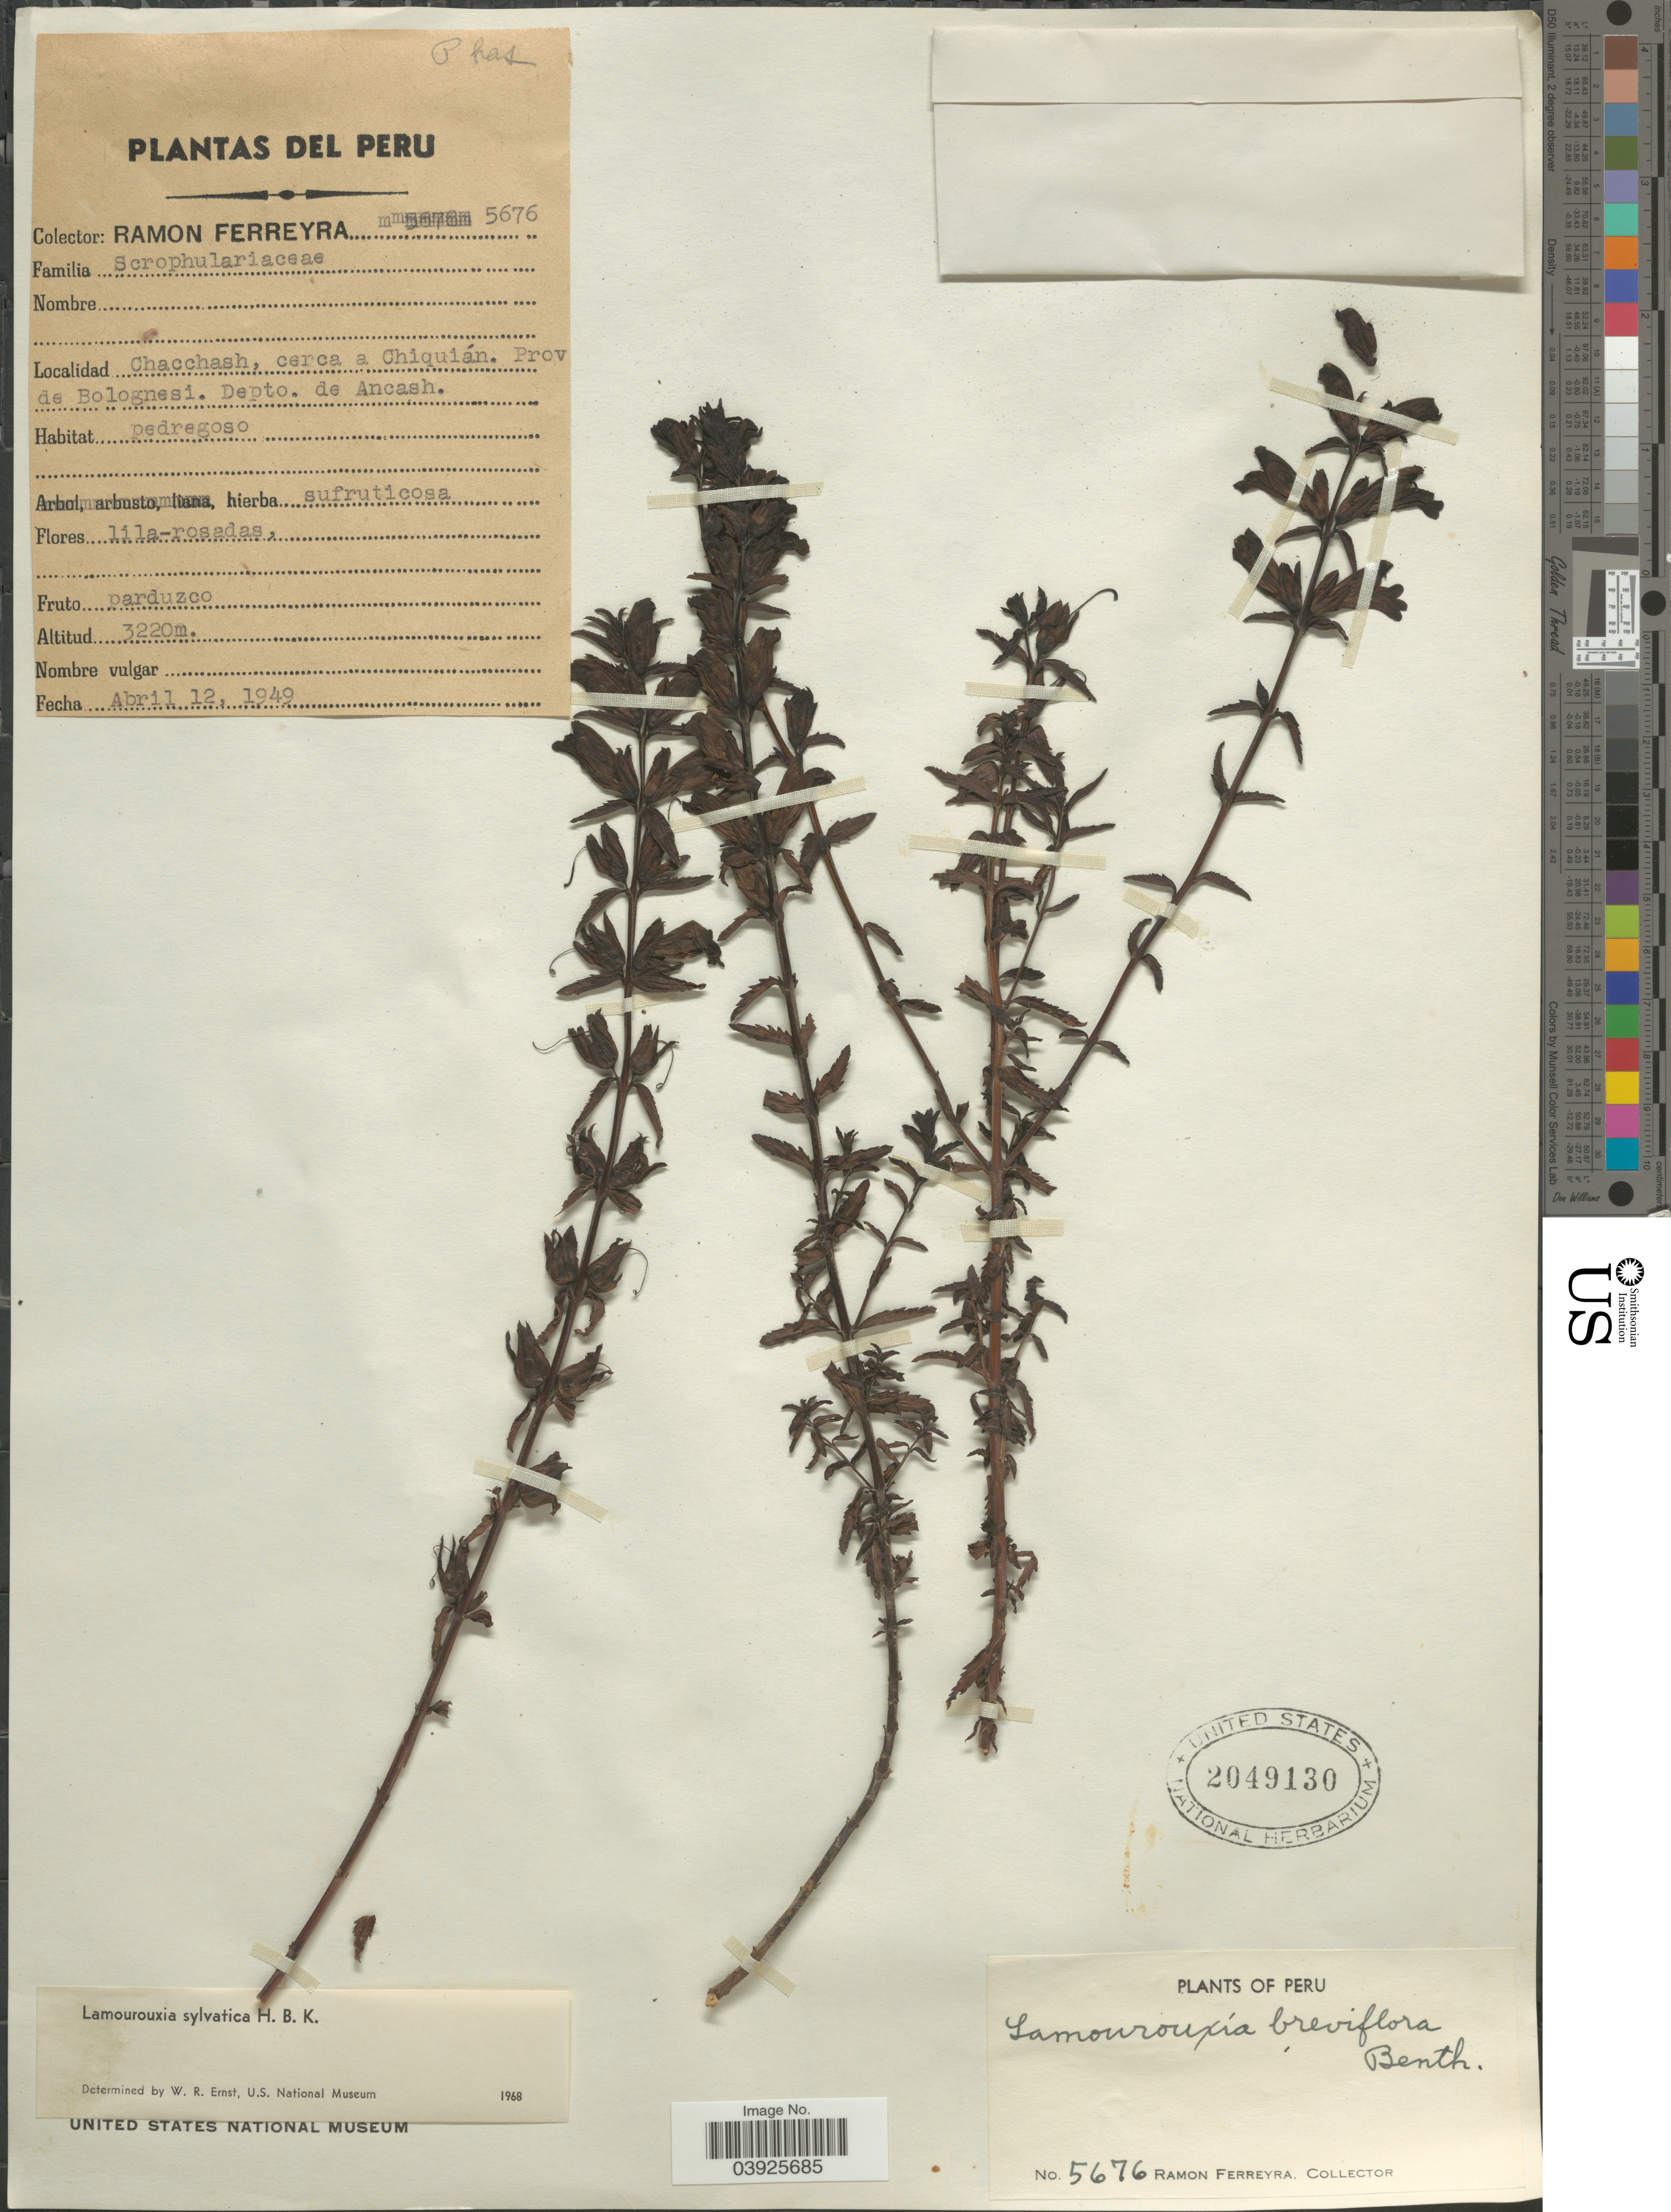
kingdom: Plantae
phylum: Tracheophyta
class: Magnoliopsida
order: Lamiales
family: Orobanchaceae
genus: Lamourouxia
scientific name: Lamourouxia sylvatica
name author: Kunth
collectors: R. A. Ferreyra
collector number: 5676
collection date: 1949-04-12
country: Peru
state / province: Ancash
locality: Chacchash, cerca a Chiquián. Prov. de Bolognesi. Depto. de Ancash.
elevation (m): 3220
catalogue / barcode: US 2049130